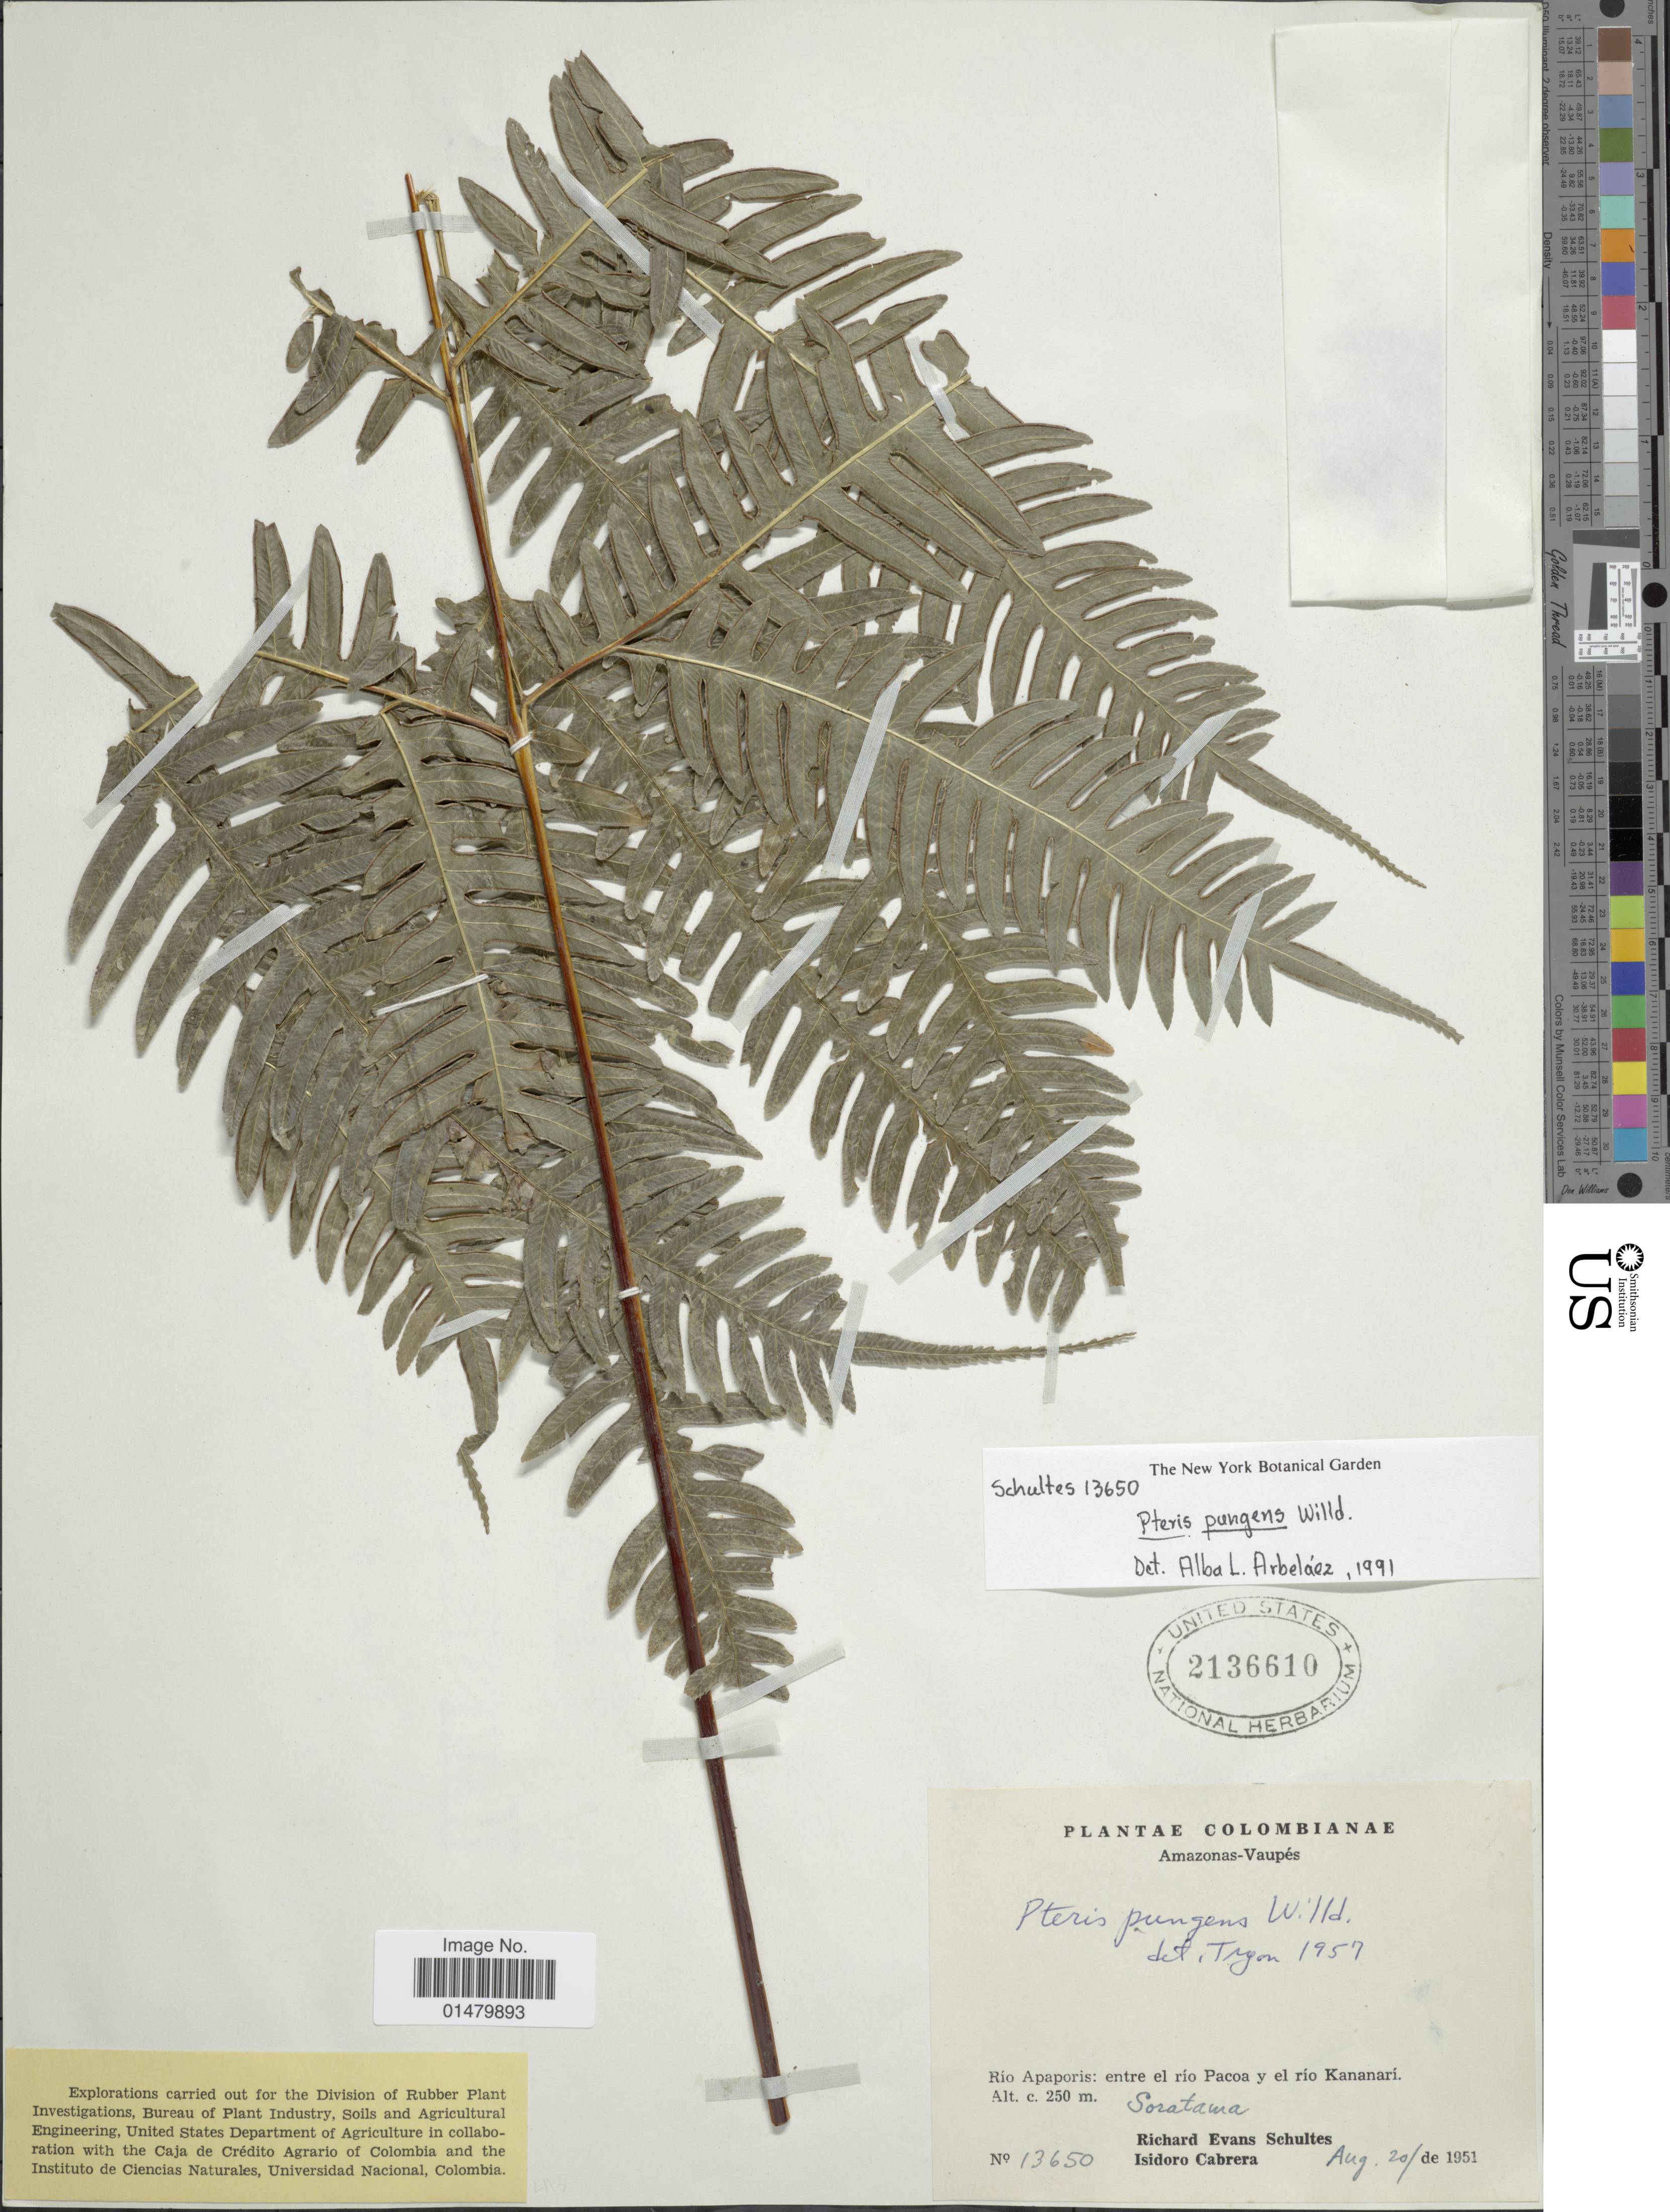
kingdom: Plantae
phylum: Tracheophyta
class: Polypodiopsida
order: Polypodiales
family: Pteridaceae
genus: Pteris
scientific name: Pteris pungens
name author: Willd.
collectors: R. E. Schultes & I. Cabrera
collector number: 13650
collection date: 1951-08-20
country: Colombia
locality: Plantae Colombianae. Amazonas-Vaupes. Rio Apaporis: entre el rio Pacoa y el rio Kananari. Soratama.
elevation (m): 250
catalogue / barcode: US 2136610